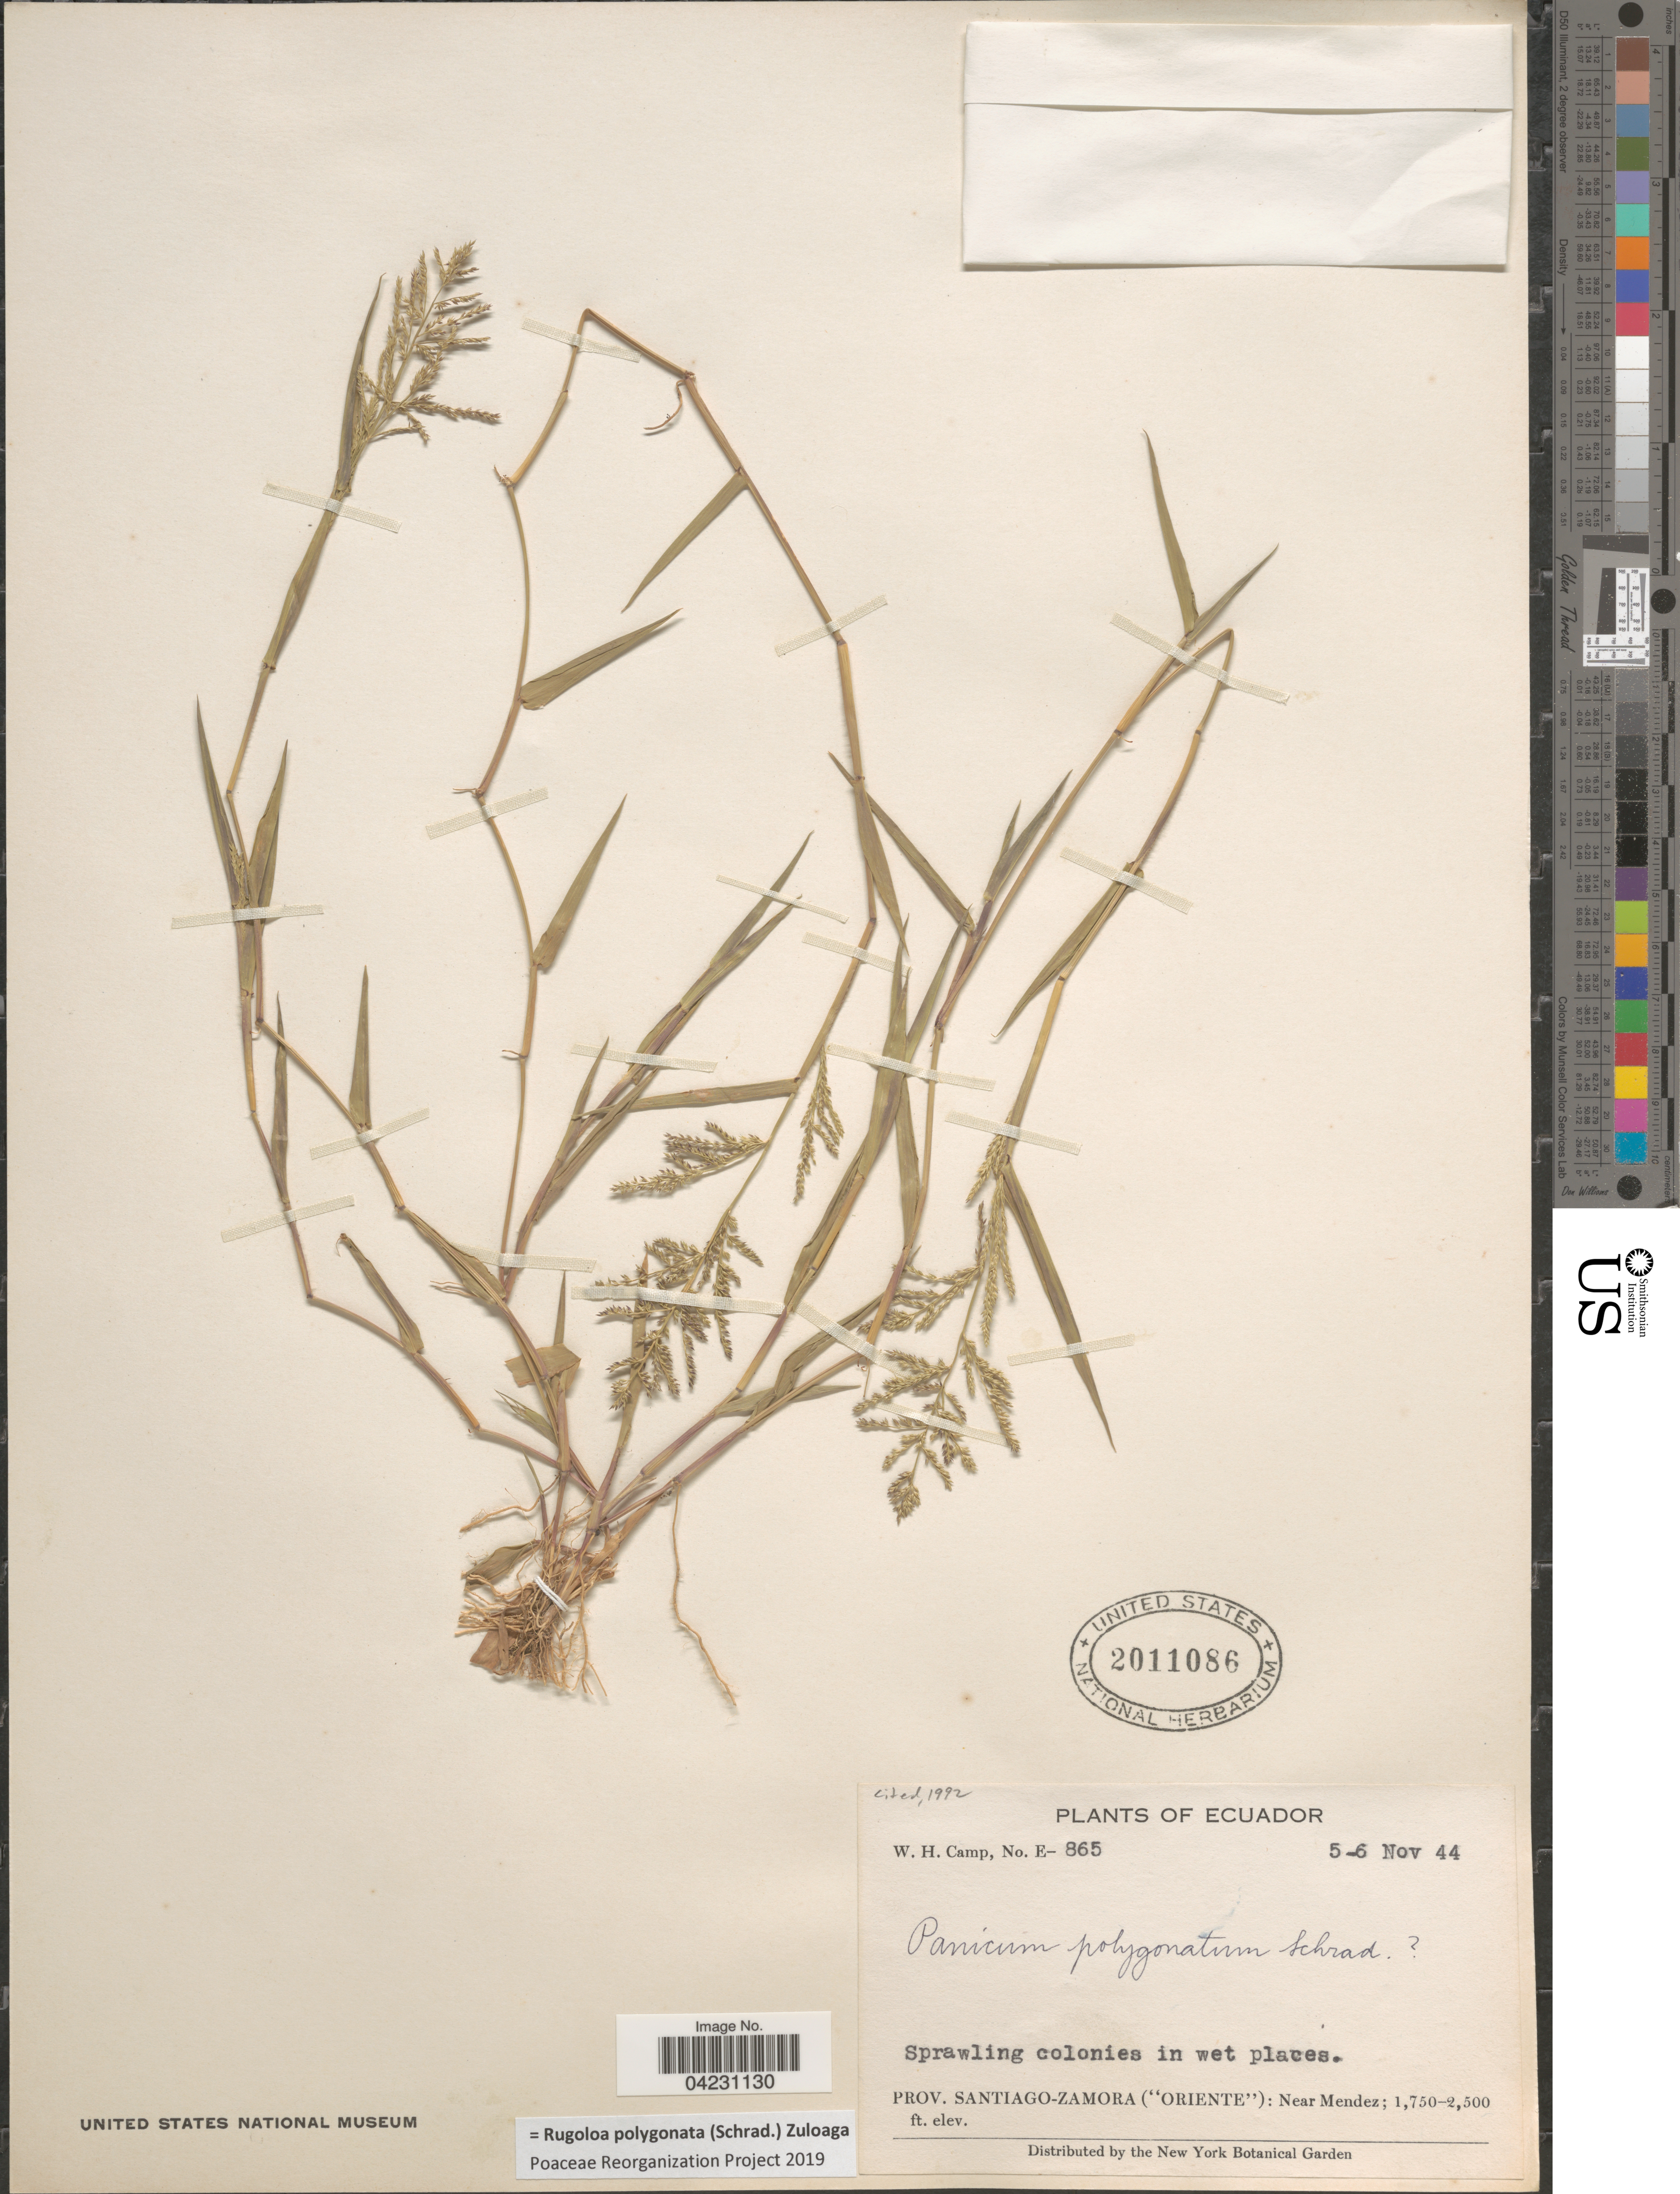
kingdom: Plantae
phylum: Tracheophyta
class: Liliopsida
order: Poales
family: Poaceae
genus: Rugoloa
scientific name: Rugoloa polygonata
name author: (Schrad.) Zuloaga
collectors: W. H. Camp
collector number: E-865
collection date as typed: Transcribed d/m/y: 5/11/44 to 6/11/44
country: Ecuador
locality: Prov. Santiago-Zamora ("Oriente"): Near Mendez.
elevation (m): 533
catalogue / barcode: US 2011086